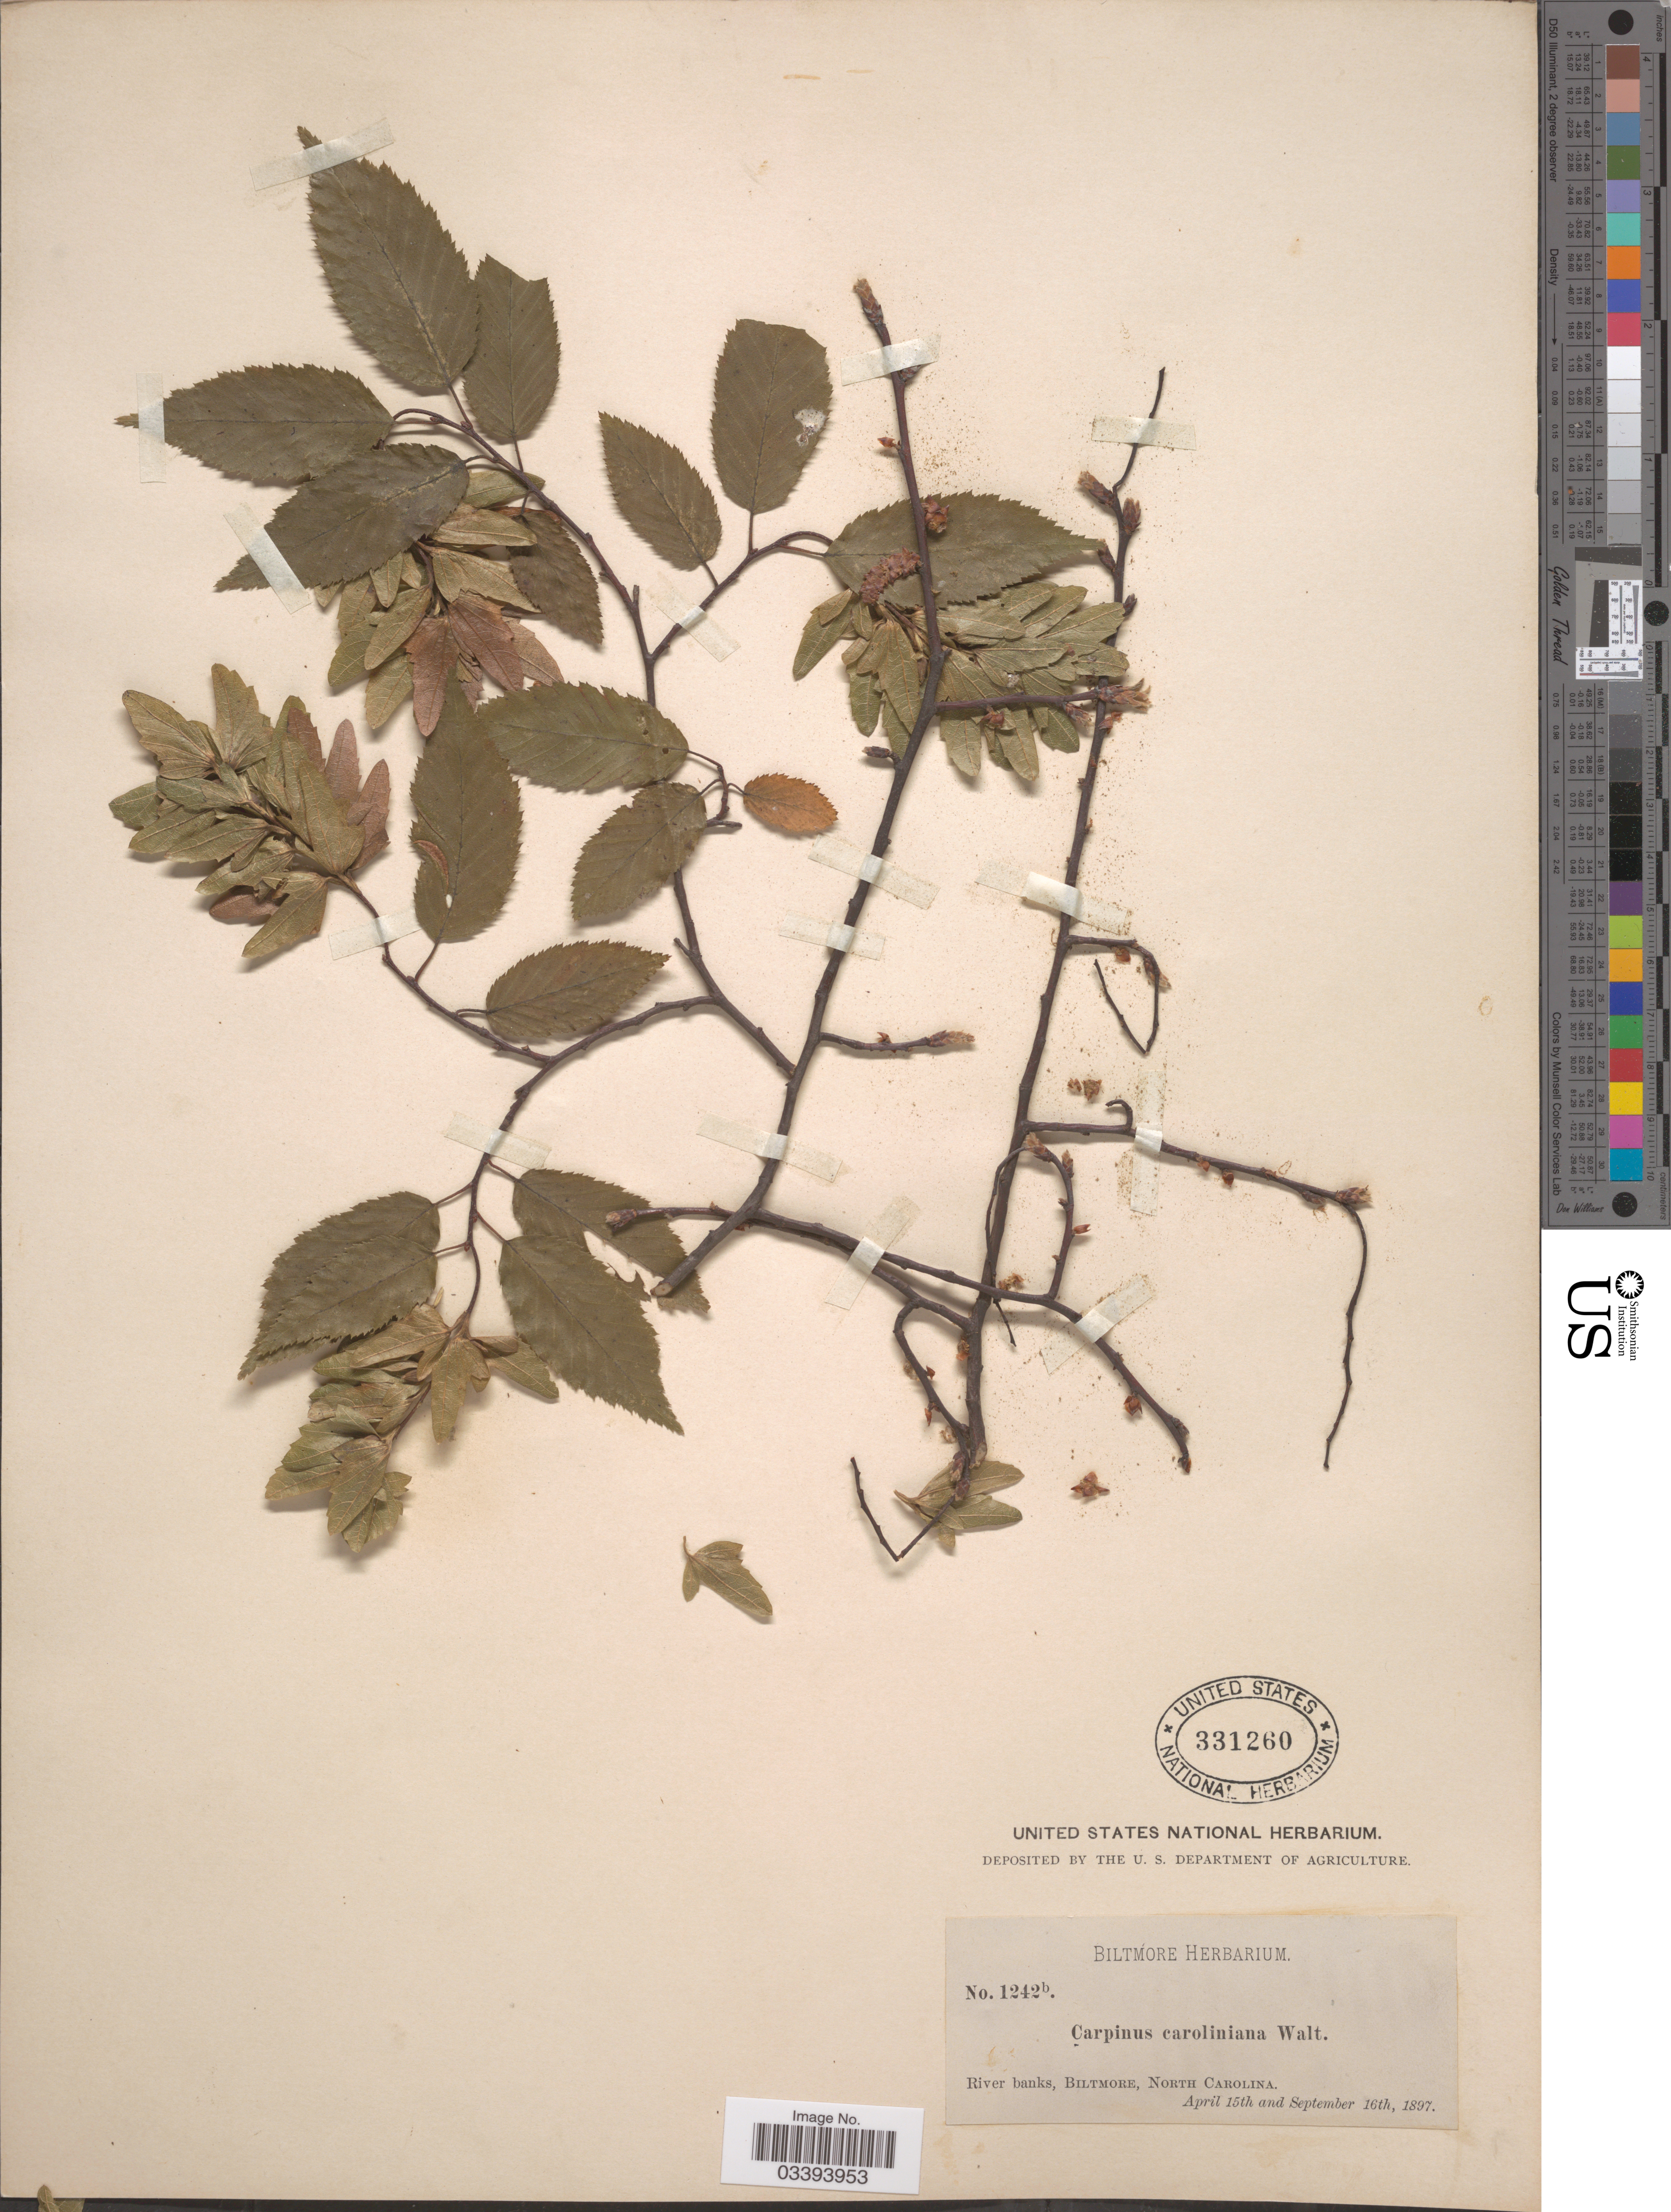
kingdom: Plantae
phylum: Tracheophyta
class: Magnoliopsida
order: Fagales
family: Betulaceae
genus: Carpinus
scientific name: Carpinus caroliniana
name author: Walter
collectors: ex herb. Biltmore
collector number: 1242b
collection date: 1897-04-15/1897-09-16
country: United States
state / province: North Carolina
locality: River banks, Biltmore.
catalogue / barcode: US 331260